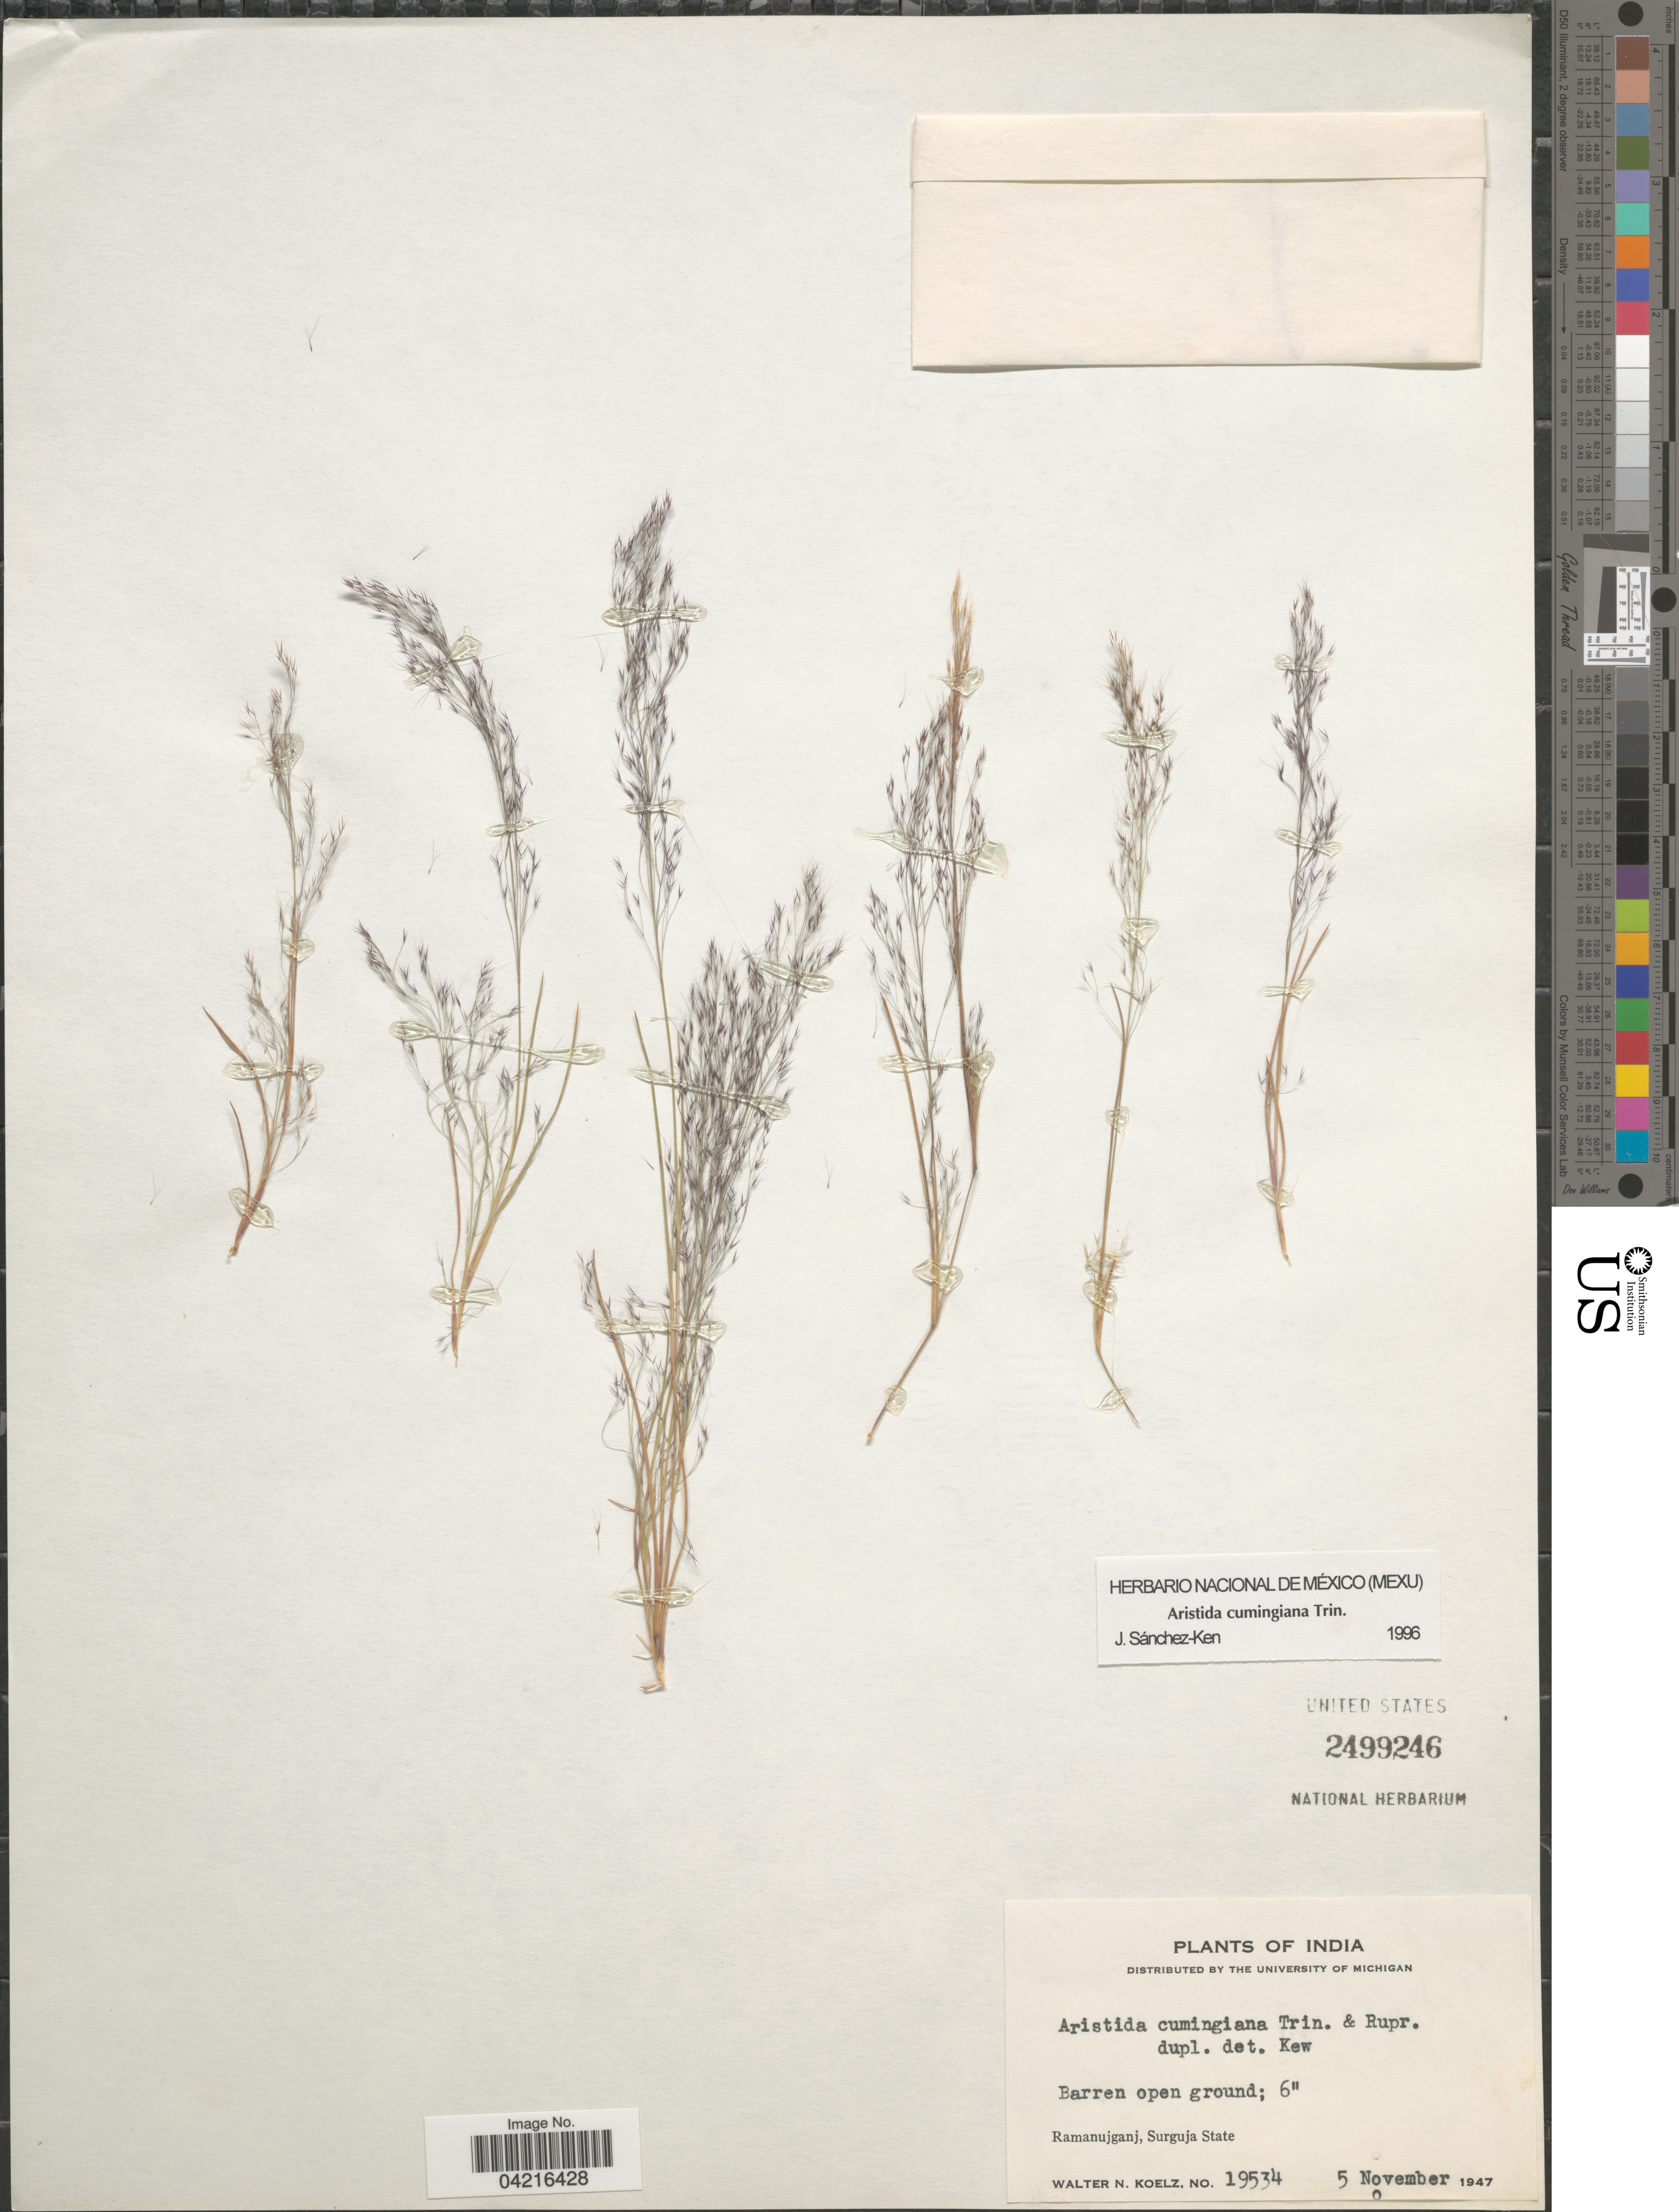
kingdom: Plantae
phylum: Tracheophyta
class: Liliopsida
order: Poales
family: Poaceae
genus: Aristida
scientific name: Aristida cumingiana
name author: Trin. & Rupr.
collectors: W. N. Koelz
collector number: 19534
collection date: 1947-11-05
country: India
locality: Ramanujganj, Surguja State.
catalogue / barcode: US 2499246